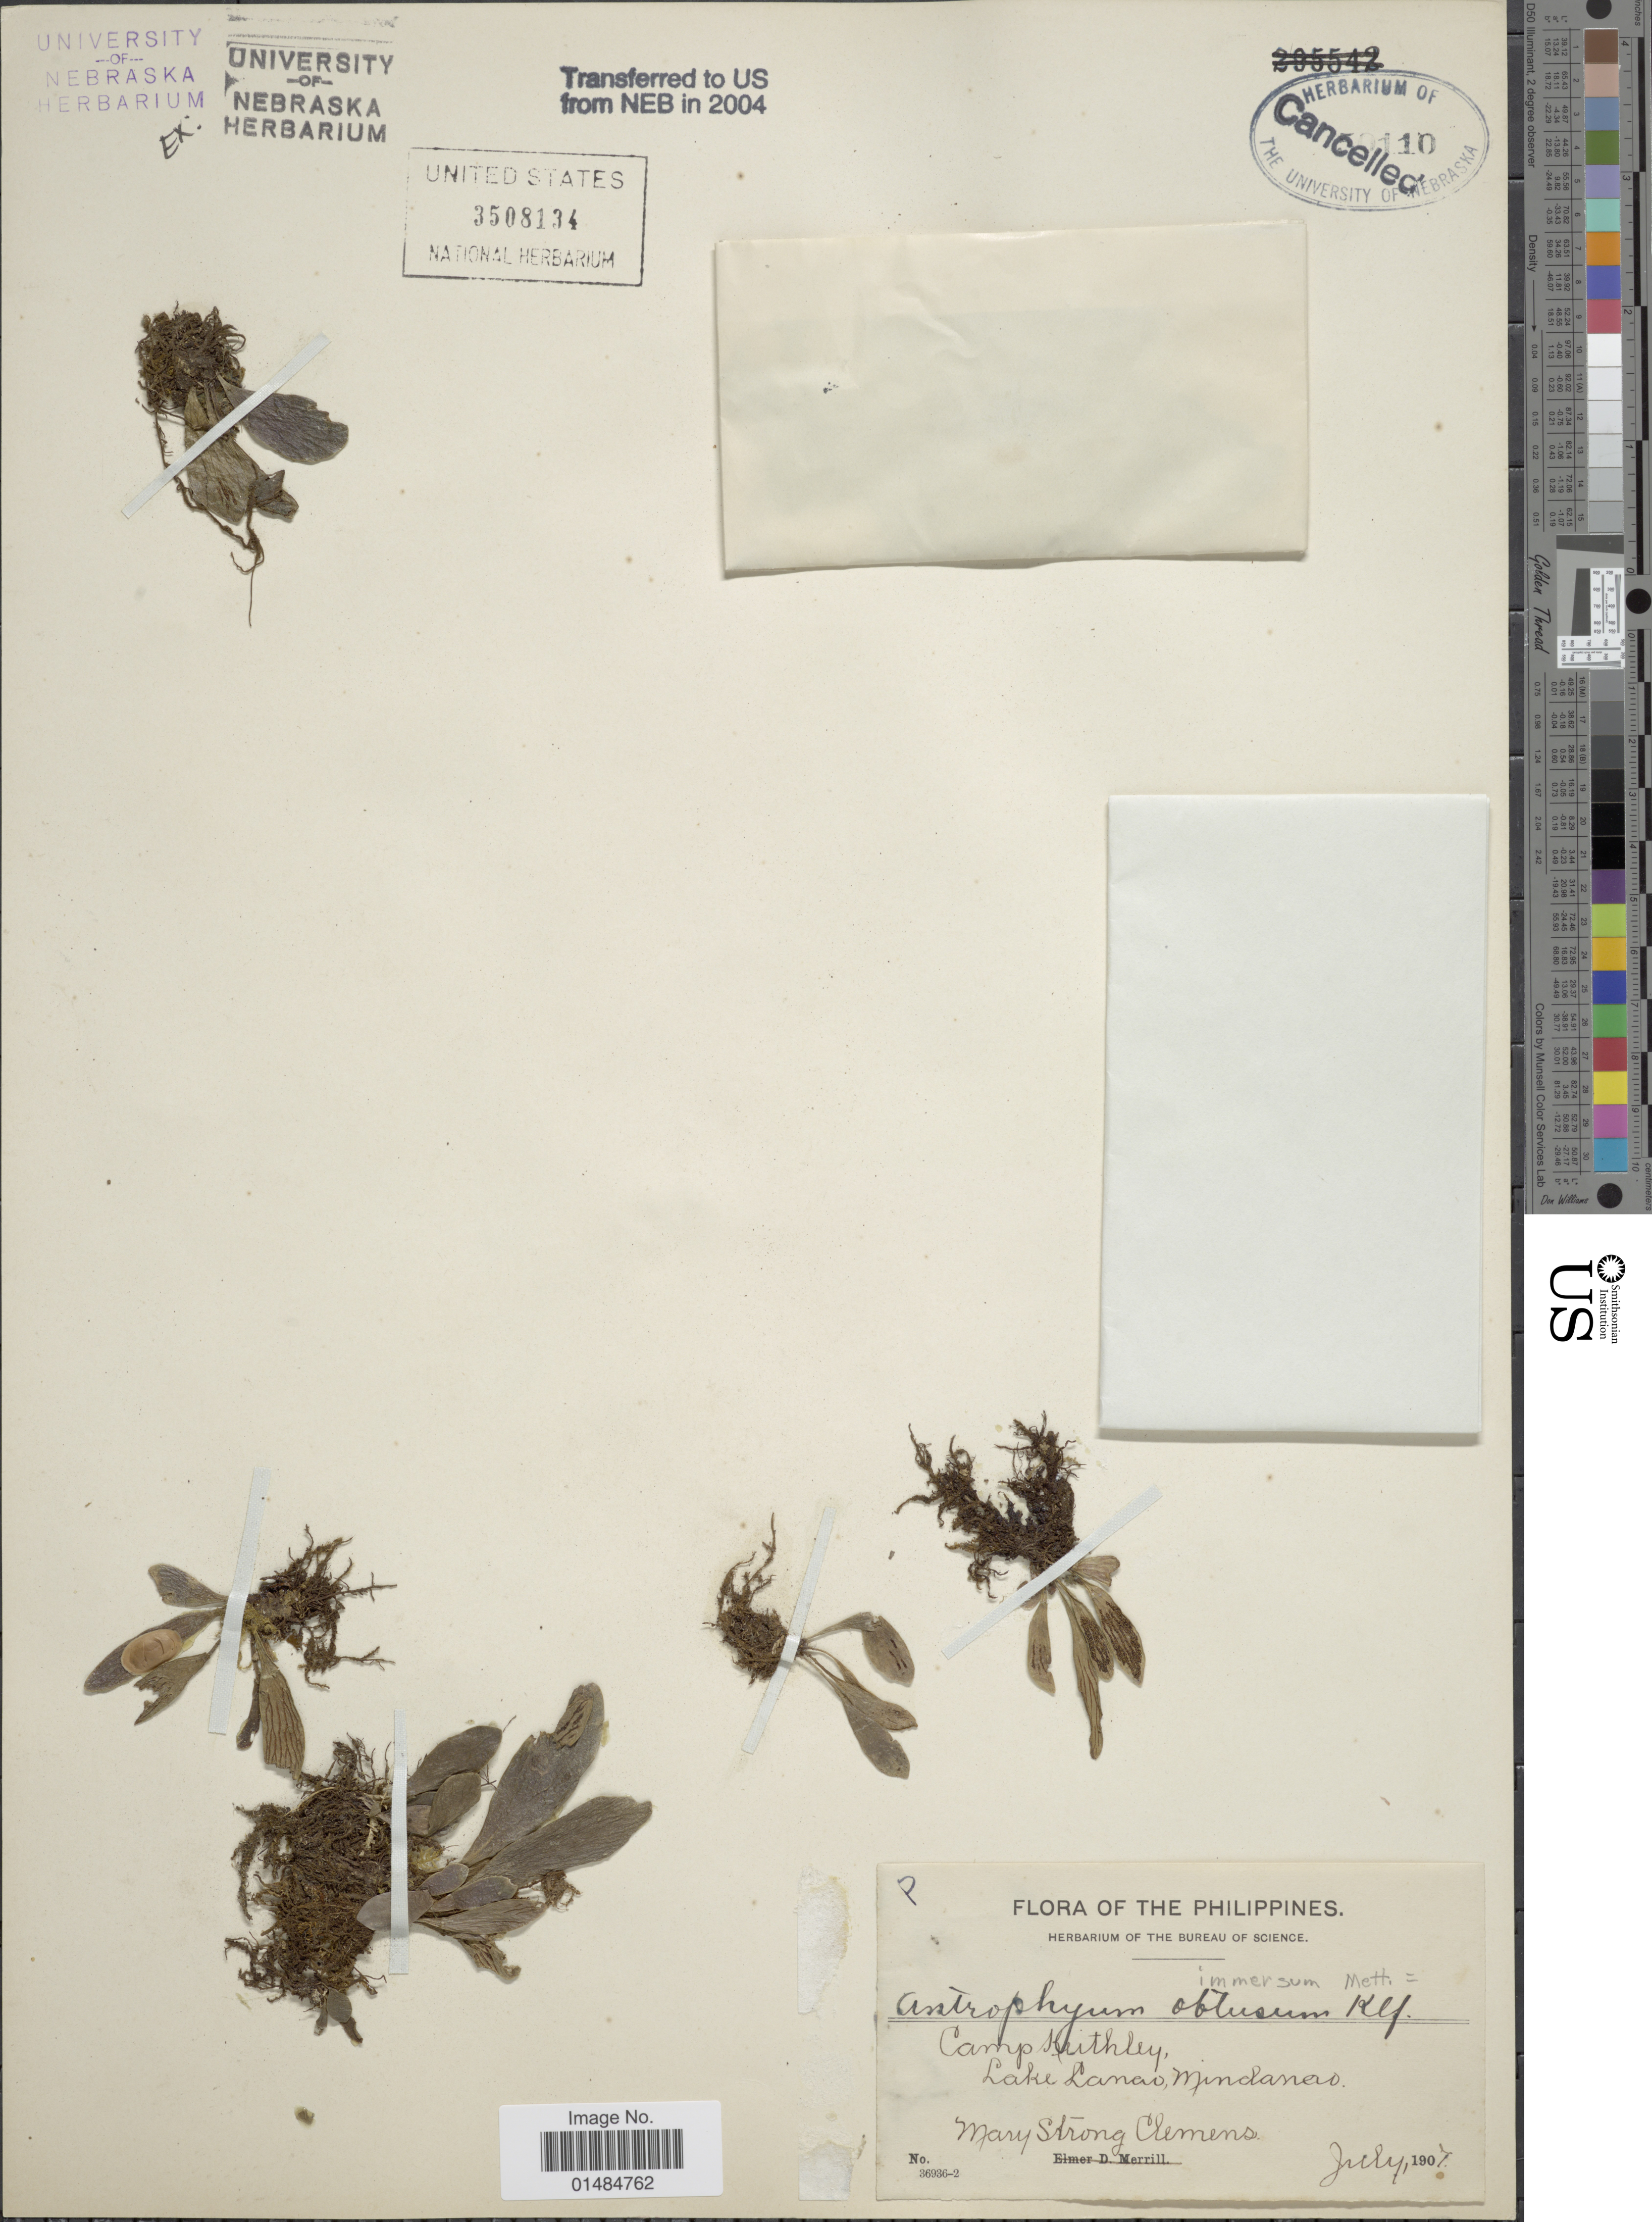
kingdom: Plantae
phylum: Tracheophyta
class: Polypodiopsida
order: Polypodiales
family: Pteridaceae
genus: Antrophyum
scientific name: Antrophyum immersum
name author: (Bory ex Willd.) Mett.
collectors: M. S. Clemens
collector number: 36936-2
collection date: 1907-07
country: Philippines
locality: Camp Keithley, Lake Lanao, Mindanao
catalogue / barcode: US 3508134